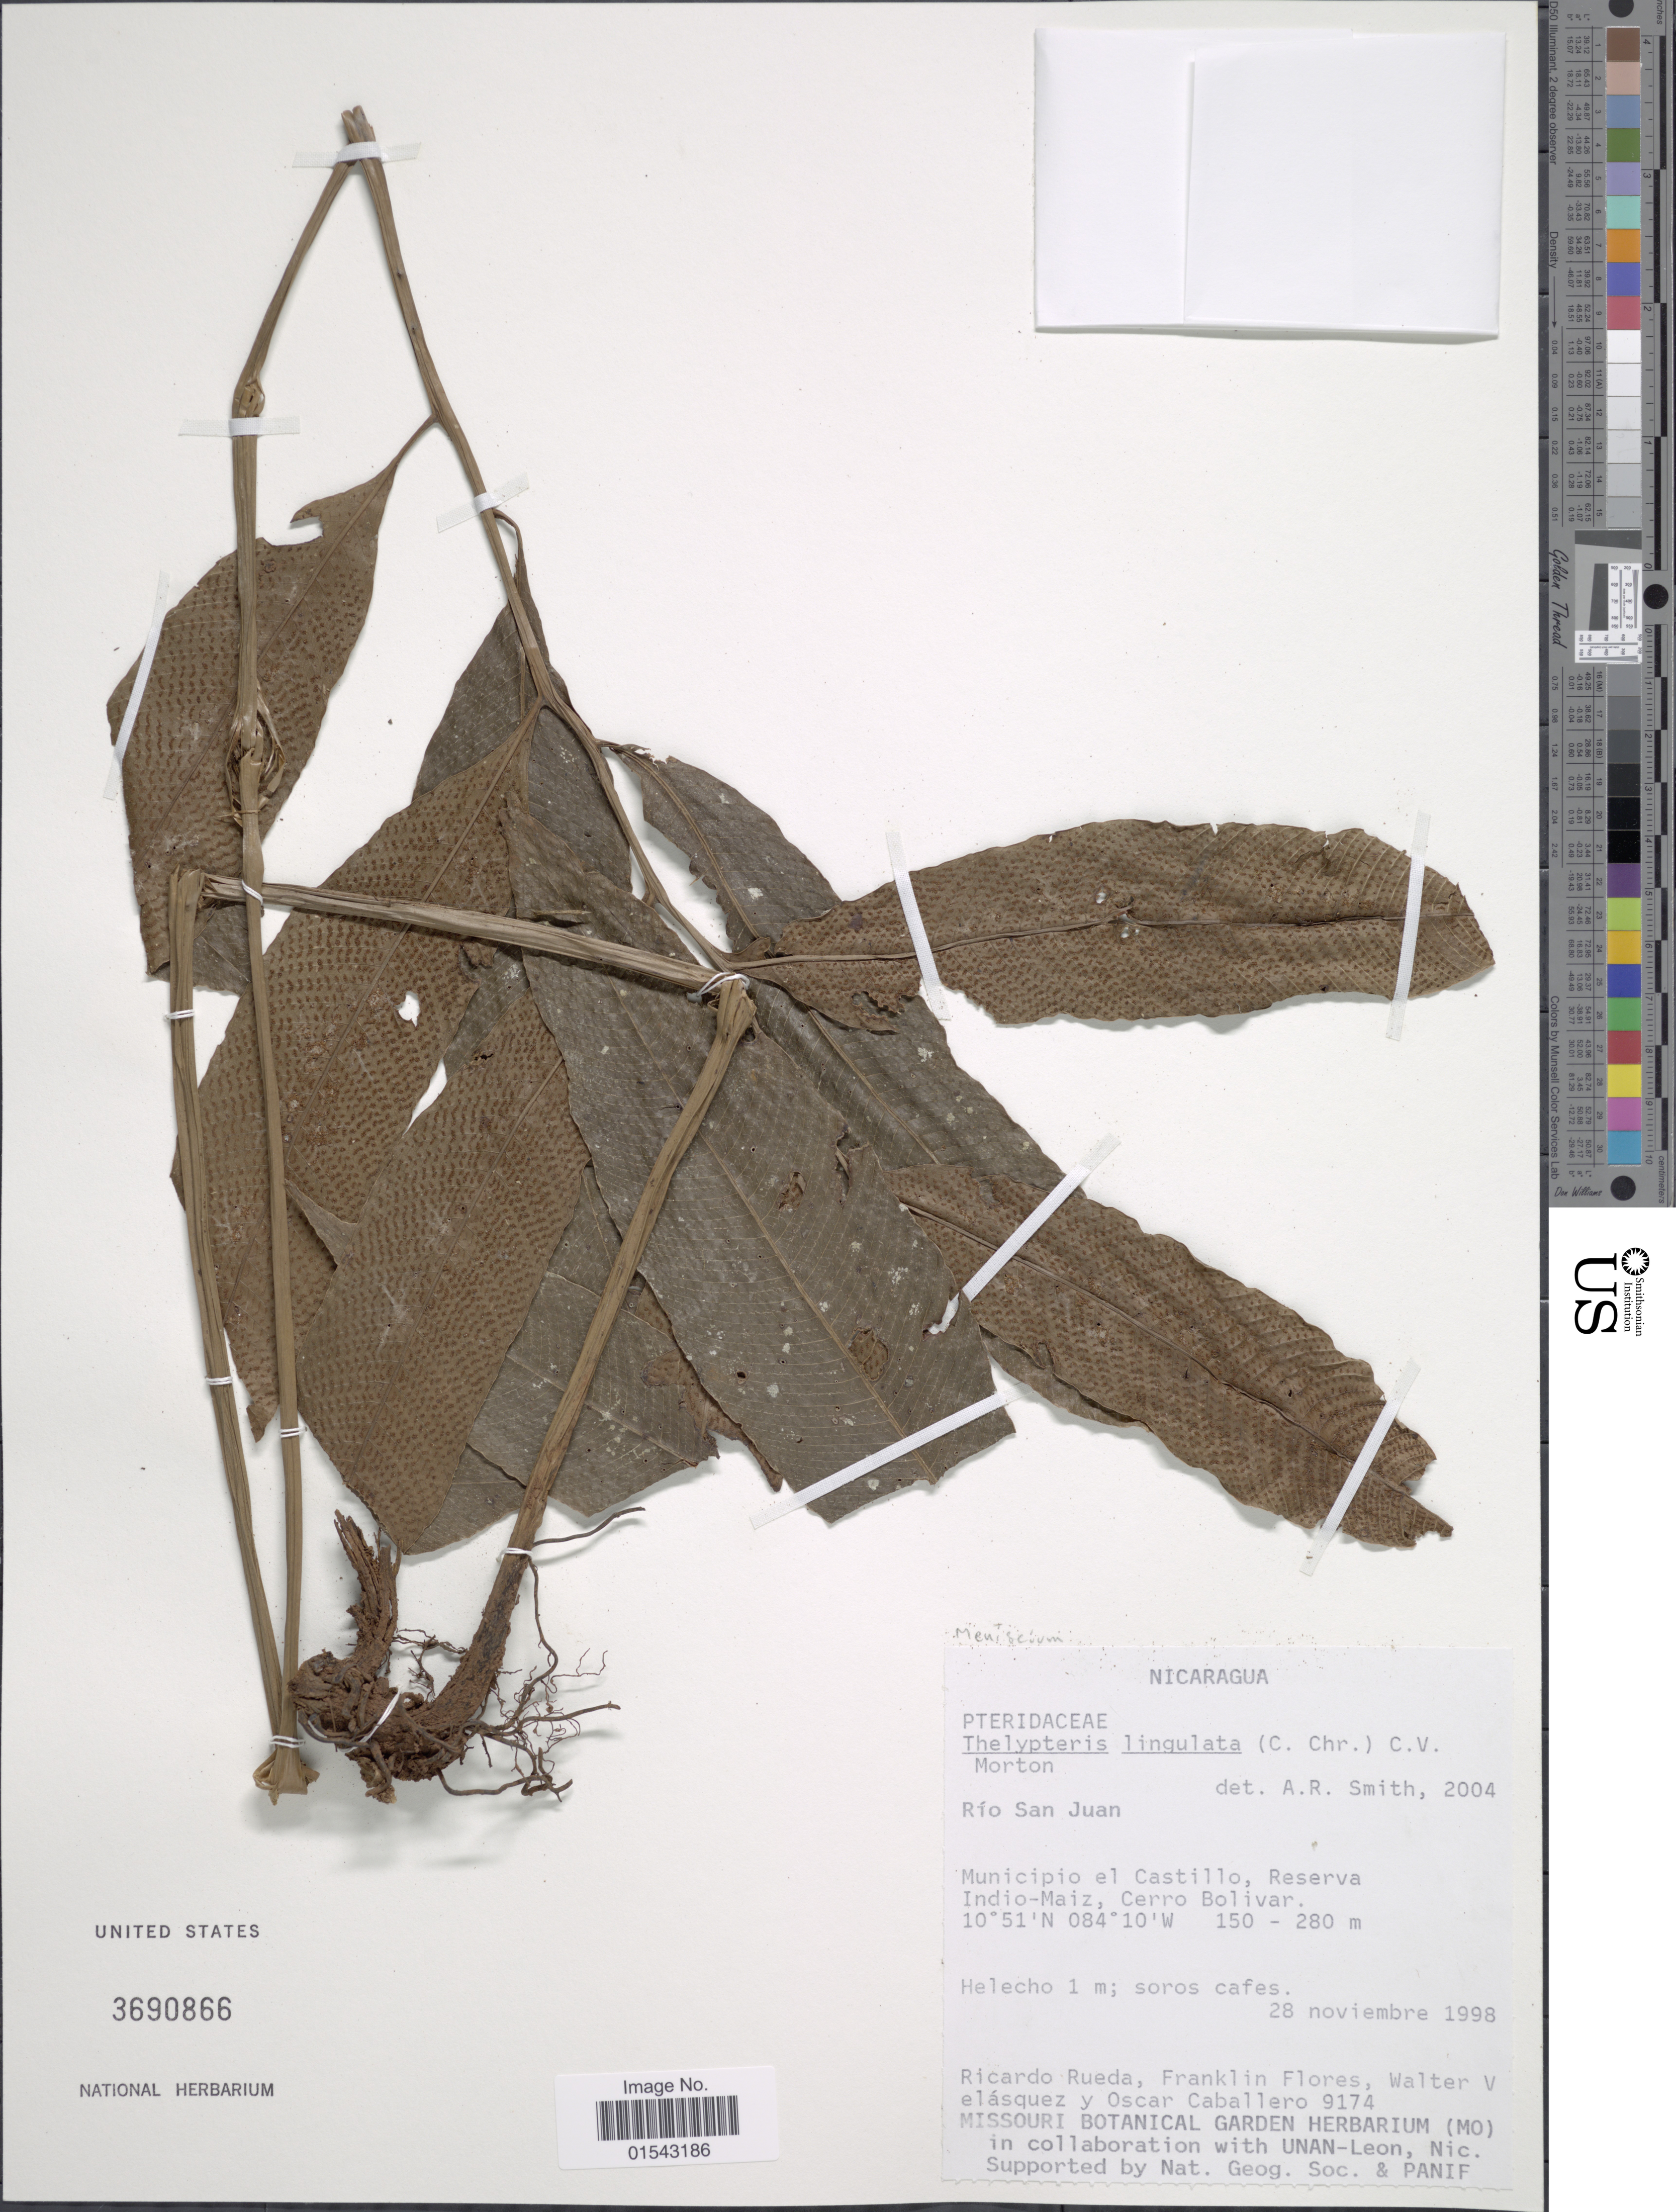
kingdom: Plantae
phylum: Tracheophyta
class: Polypodiopsida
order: Polypodiales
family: Thelypteridaceae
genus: Meniscium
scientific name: Meniscium lingulatum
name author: (C. Chr.) Pic. Serm.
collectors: R. Rueda, F. Ayala F., W. Velasquez & O. Caballero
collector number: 9174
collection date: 1998-11-28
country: Nicaragua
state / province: Rio San Juan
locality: Nicaragua, Rio San Juan, Municipio el Castillo, Reserva Indio-Maiz, Cerro Bolivar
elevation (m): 150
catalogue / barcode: US 3690866